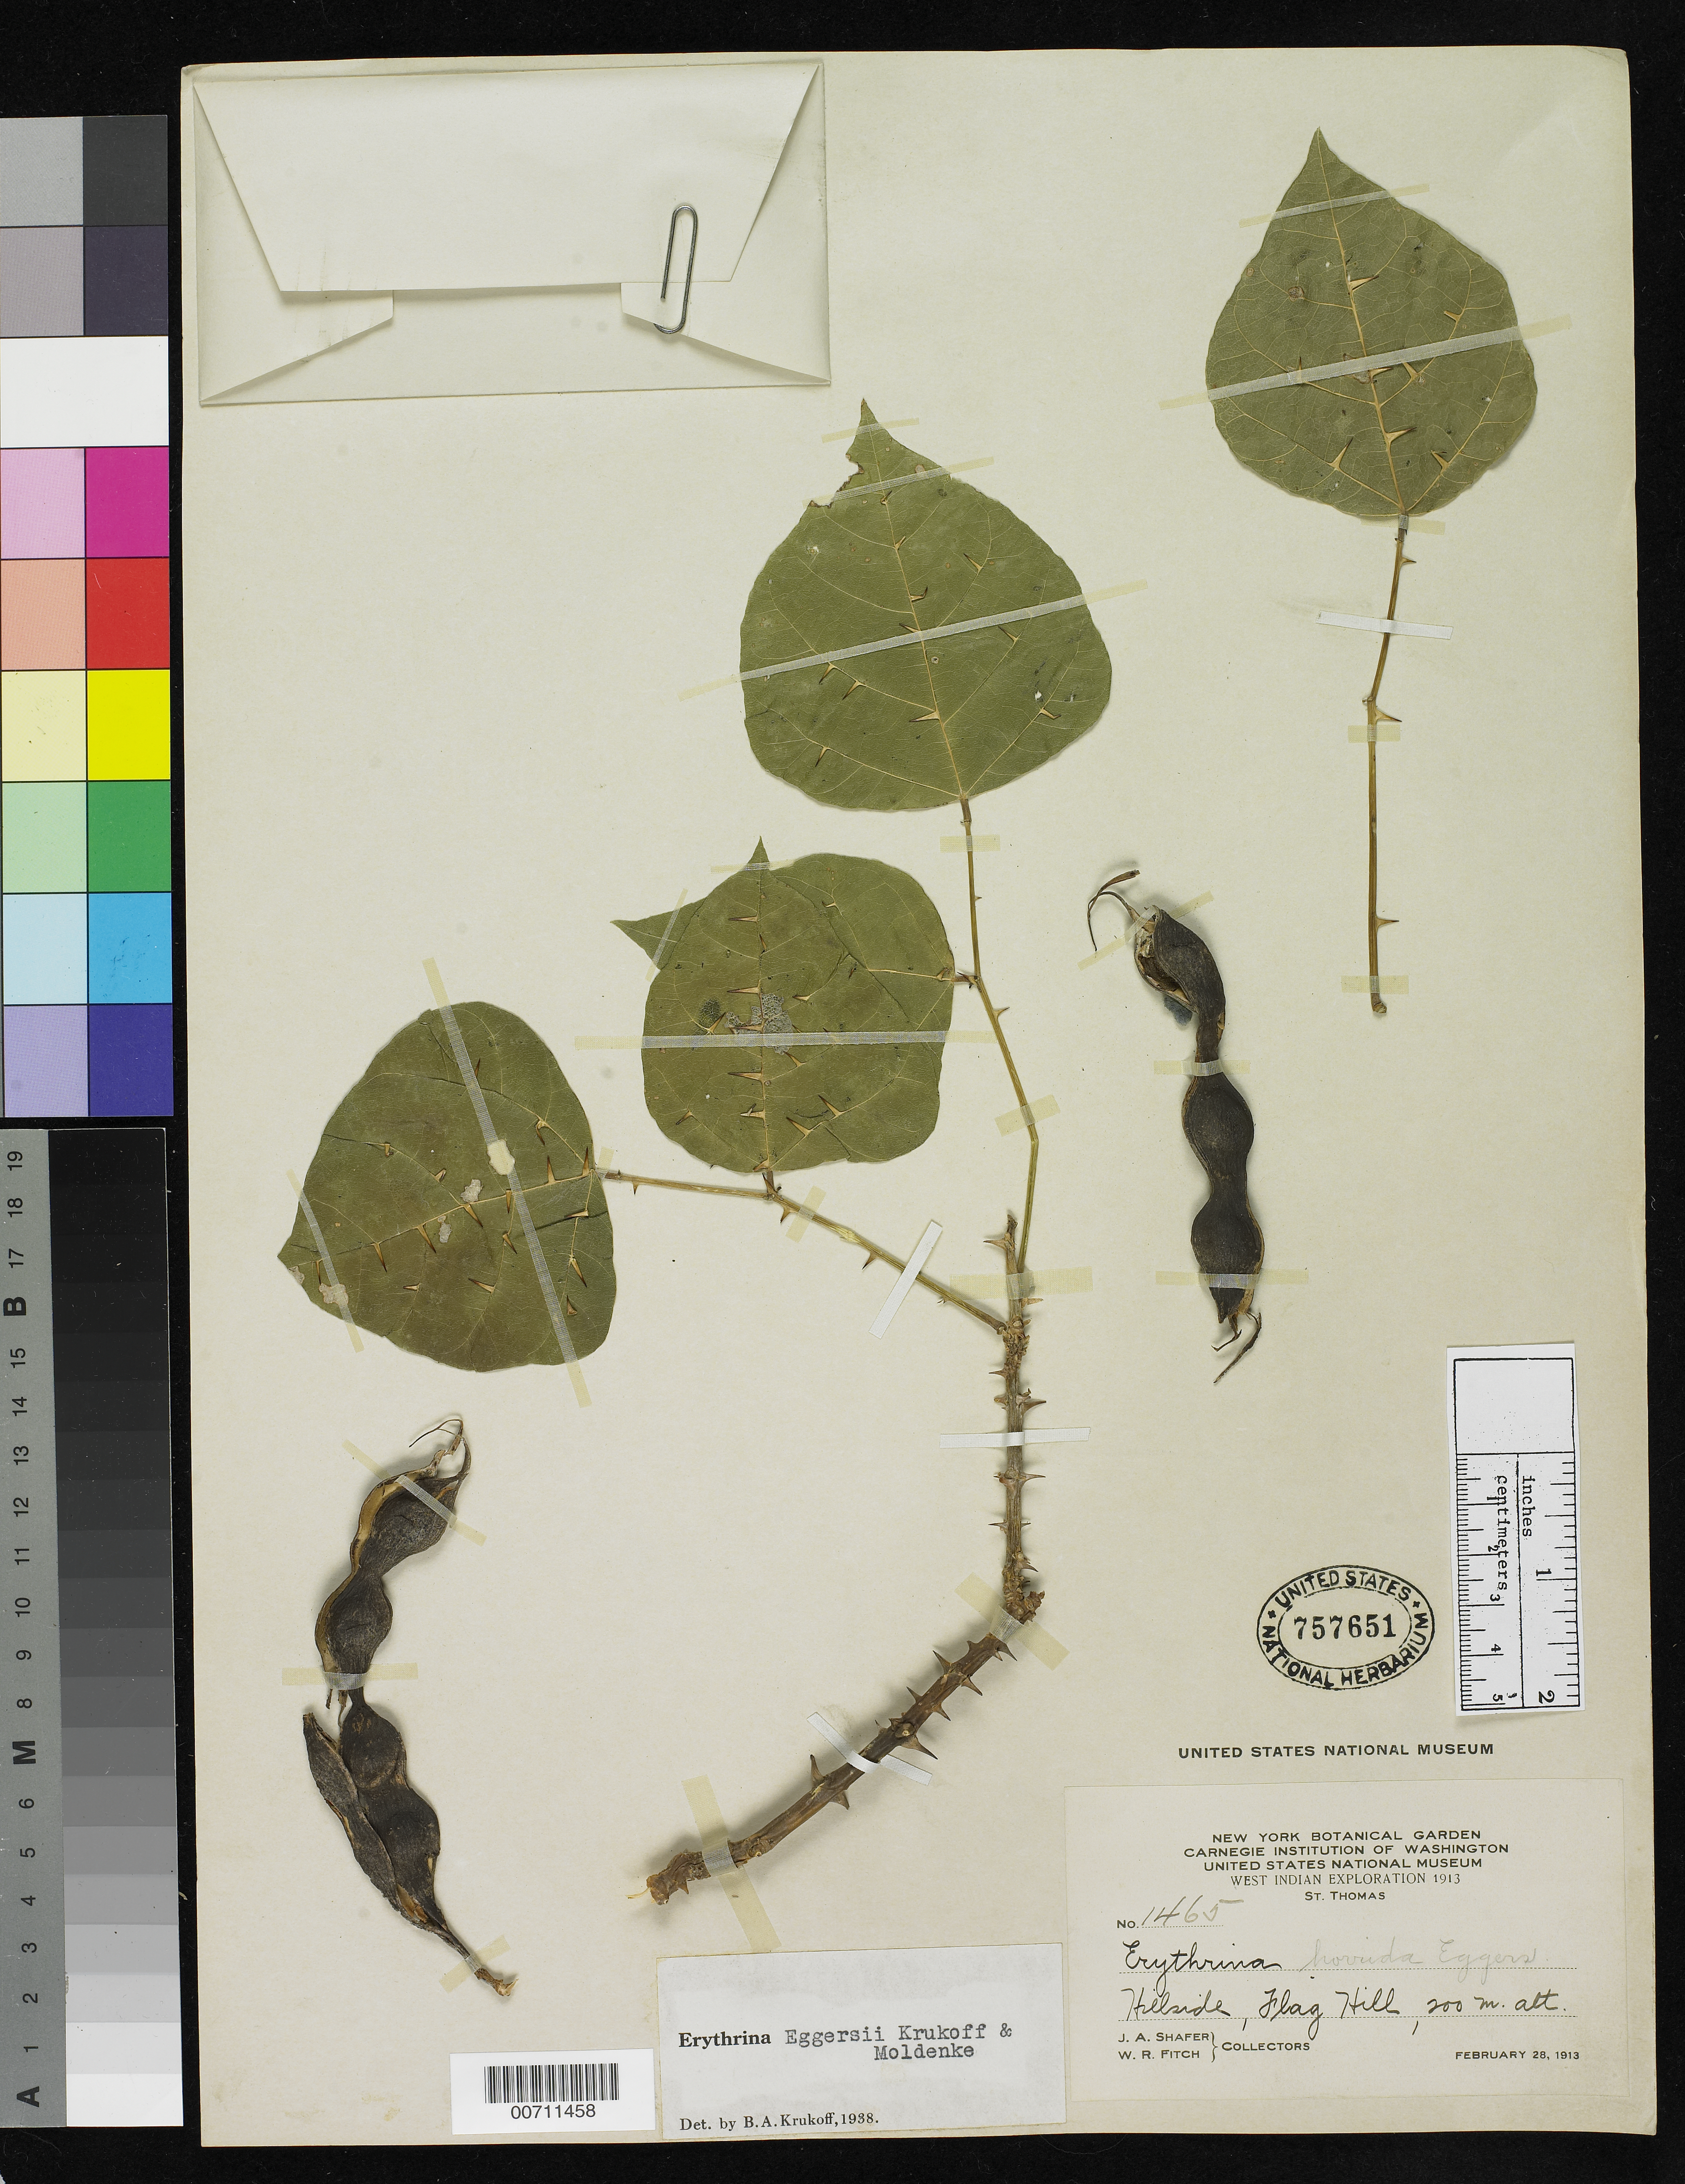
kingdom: Plantae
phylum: Tracheophyta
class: Magnoliopsida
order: Fabales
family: Fabaceae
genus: Erythrina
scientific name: Erythrina eggersii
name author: Krukoff & Moldenke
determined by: Krukoff, B. A.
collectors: J. A. Shafer & W. R. Fitch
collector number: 1465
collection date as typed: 28 Feb 1913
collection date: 1913-02-28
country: U.S. Virgin Islands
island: St. Thomas Island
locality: Flag Hill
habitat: Hillside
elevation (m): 200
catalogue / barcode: US 757651